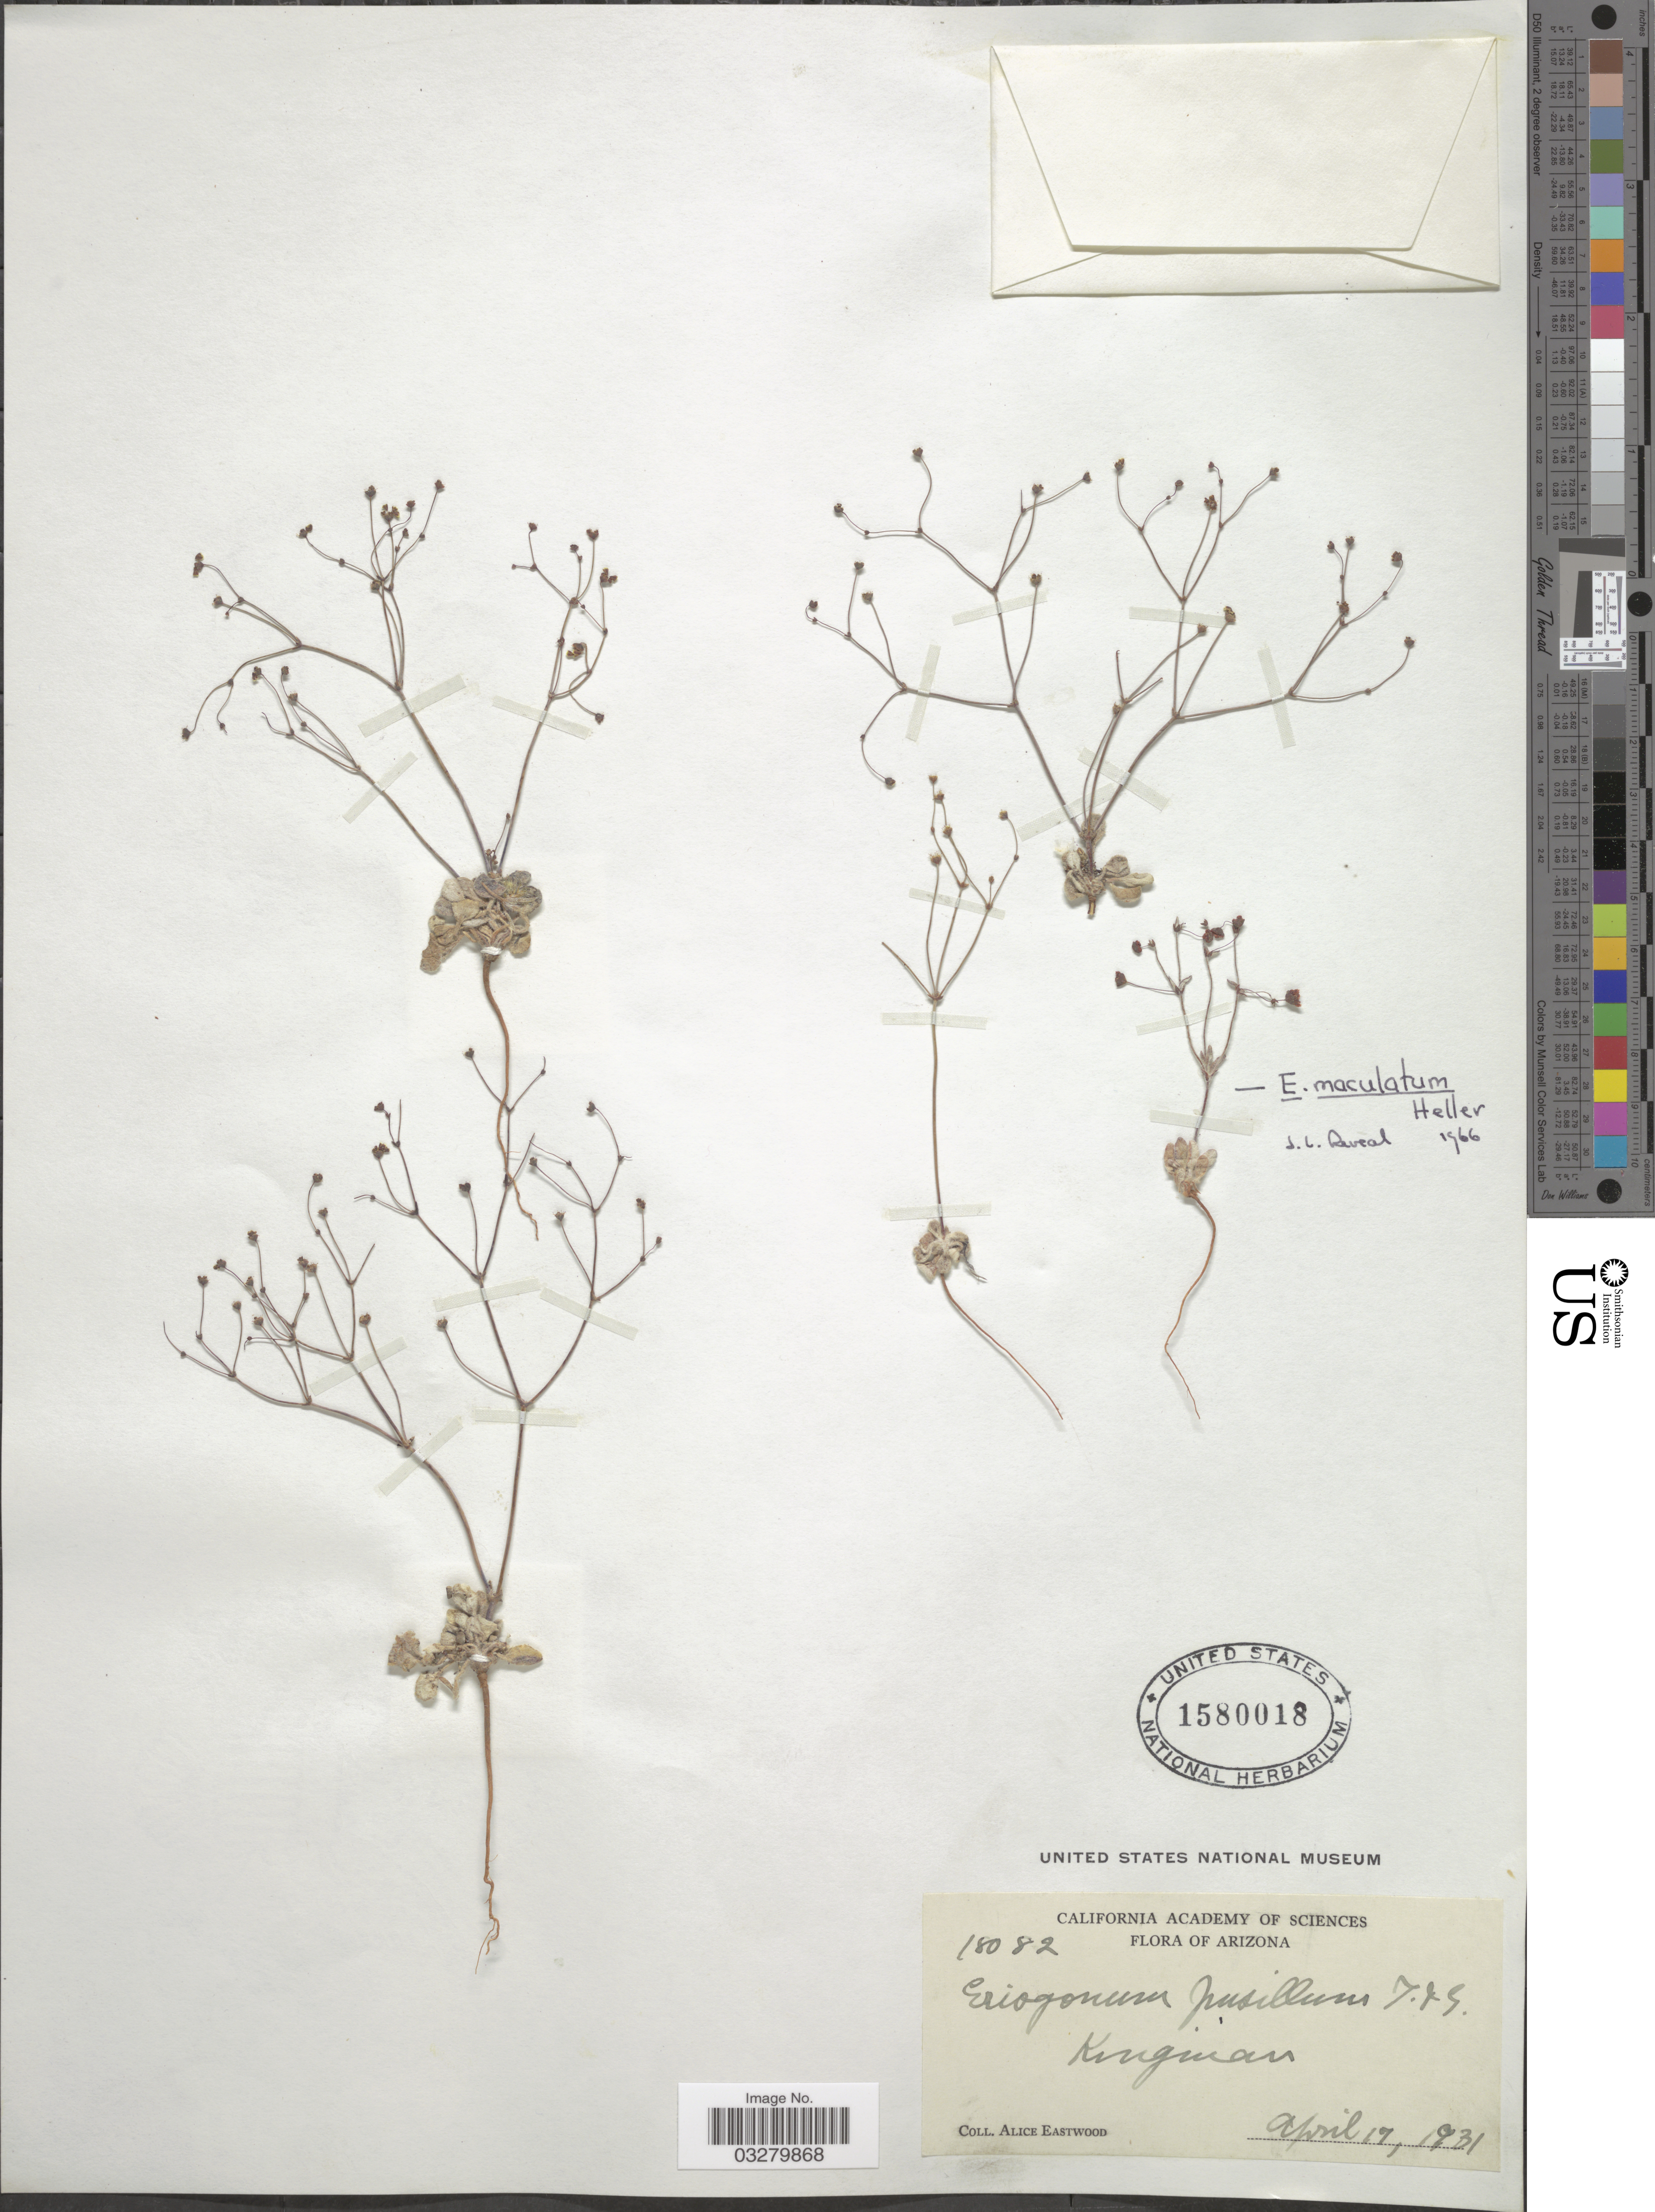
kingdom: Plantae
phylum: Tracheophyta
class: Magnoliopsida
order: Caryophyllales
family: Polygonaceae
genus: Eriogonum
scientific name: Eriogonum pusillum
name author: Torr. & A. Gray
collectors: A. Eastwood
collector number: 18082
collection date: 1931-04-17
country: United States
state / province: Arizona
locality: Kingman.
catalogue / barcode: US 1580018